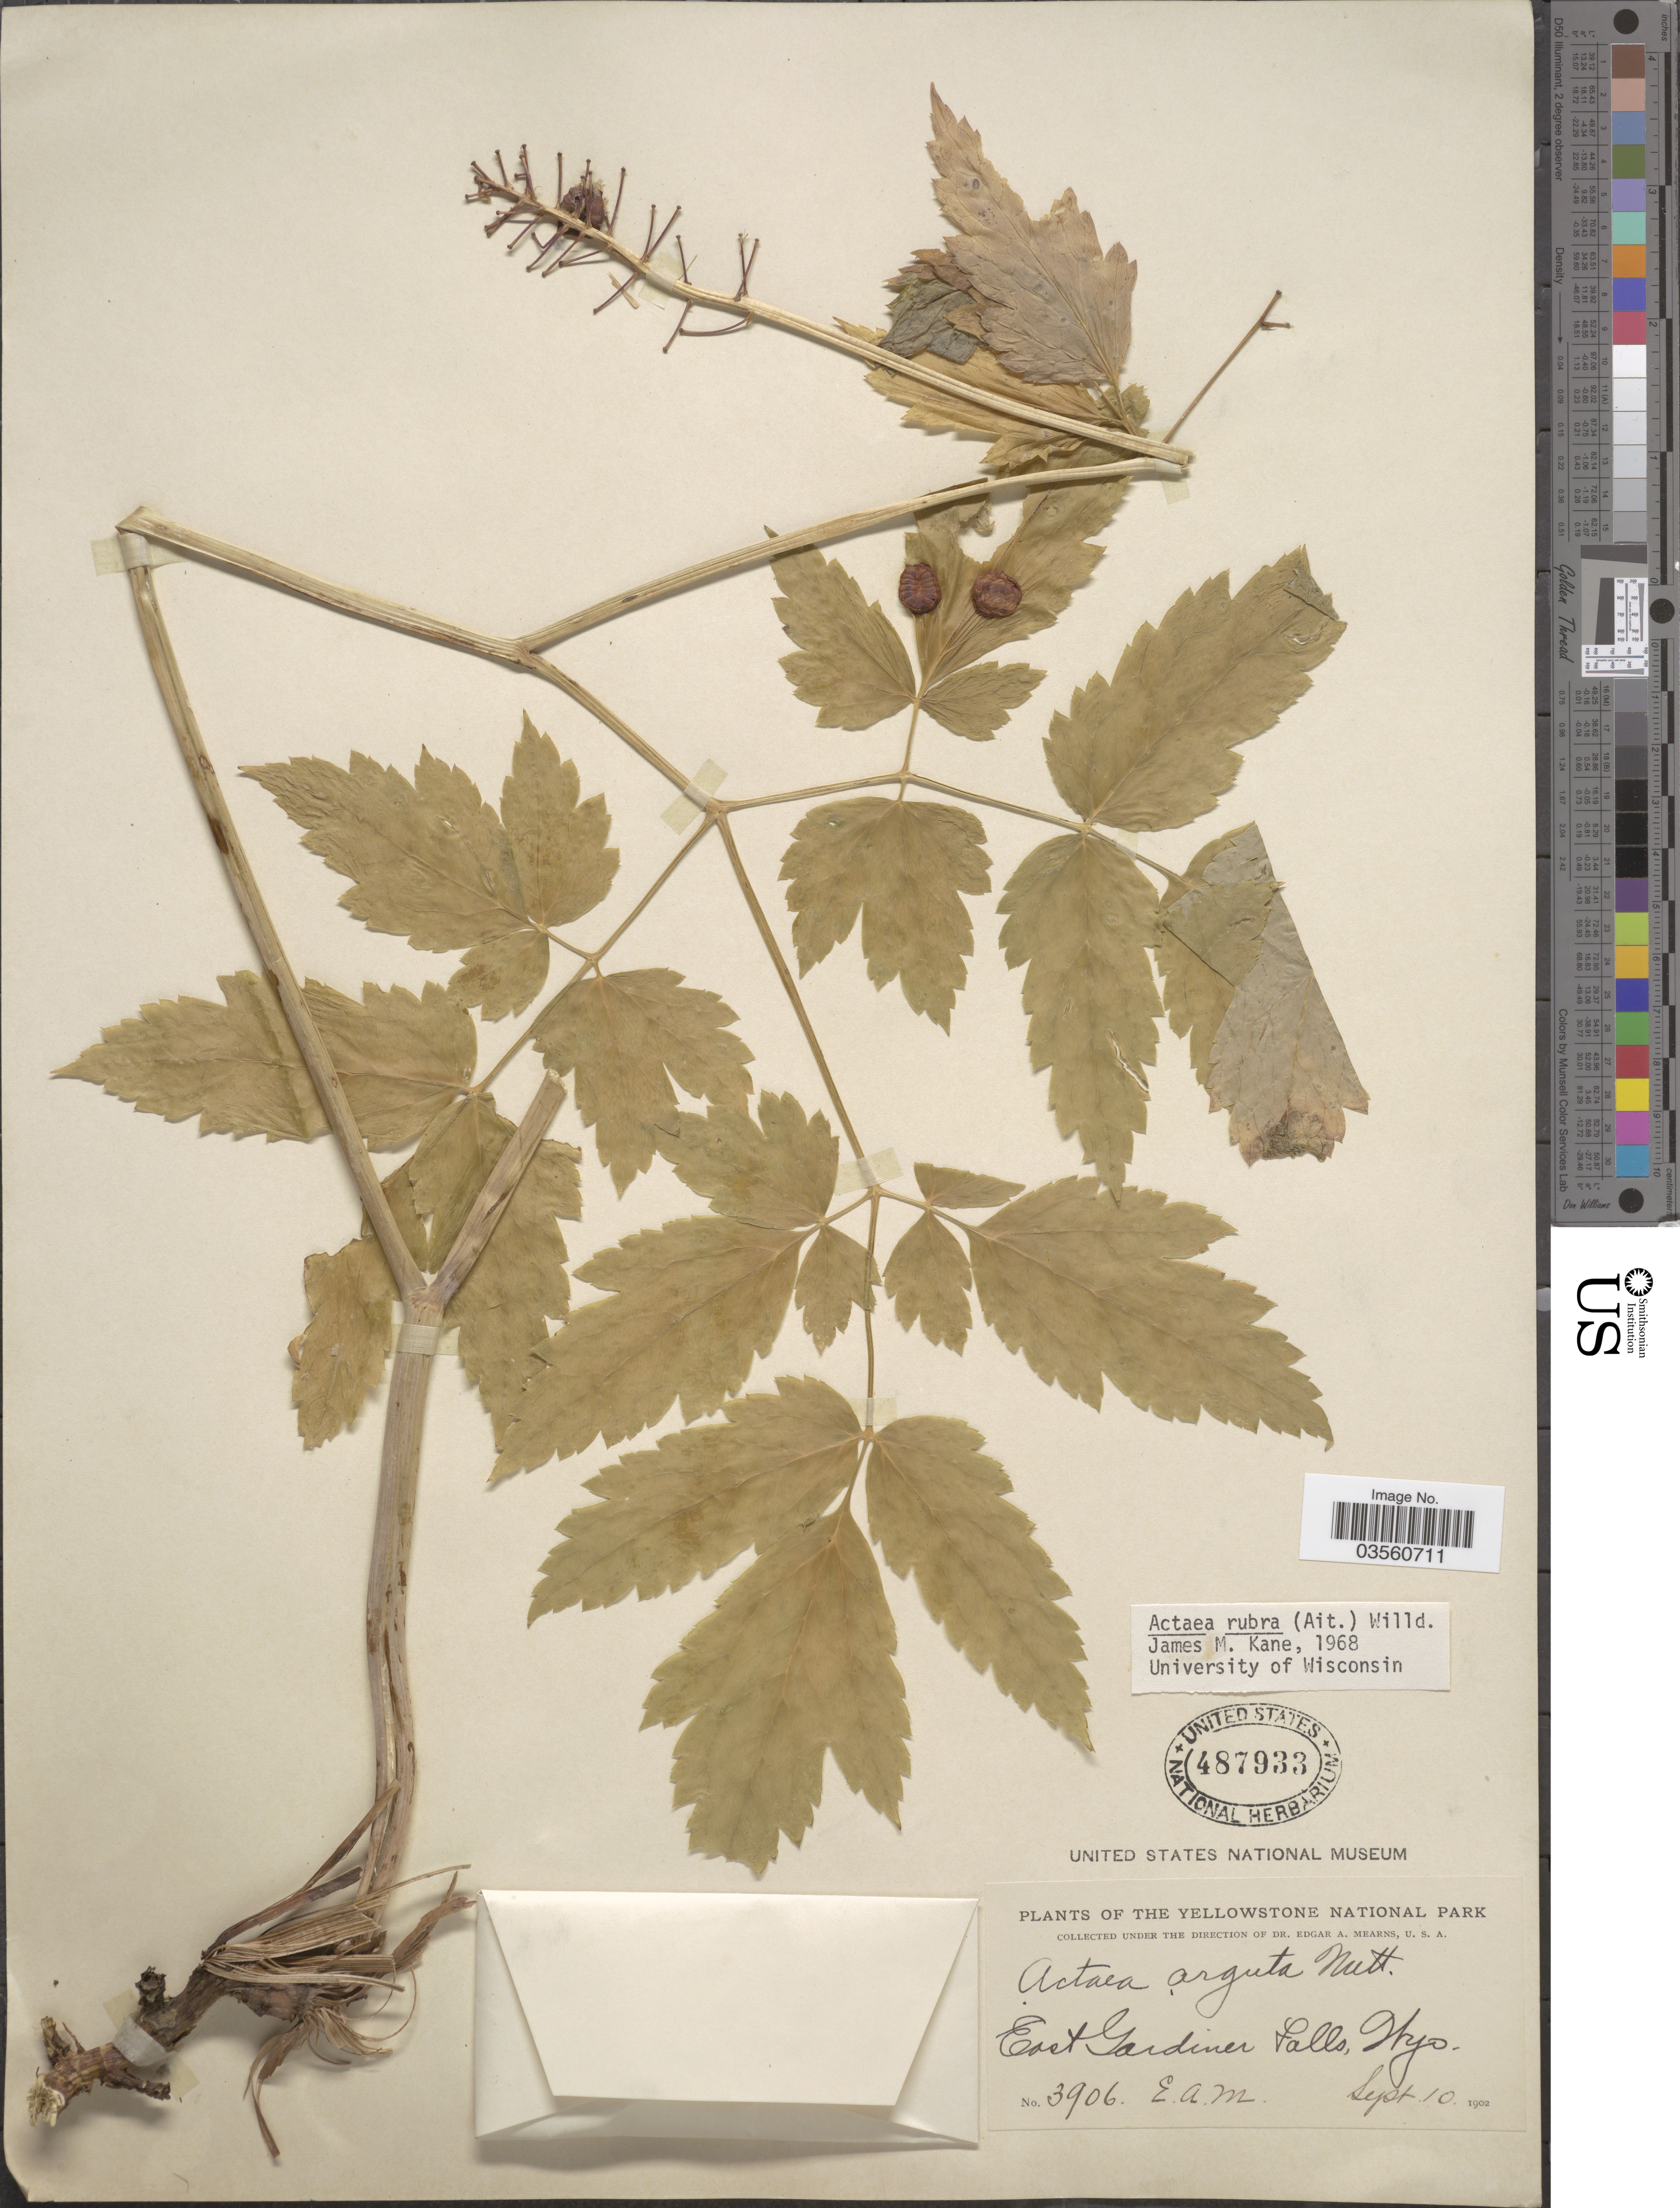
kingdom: Plantae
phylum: Tracheophyta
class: Magnoliopsida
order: Ranunculales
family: Ranunculaceae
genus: Actaea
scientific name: Actaea rubra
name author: (Aiton) Willd.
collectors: E. A. Mearns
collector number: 3906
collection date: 1902-09-10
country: United States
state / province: Wyoming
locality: Yellowstone National Park. East Gardiner Falls.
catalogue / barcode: US 487933